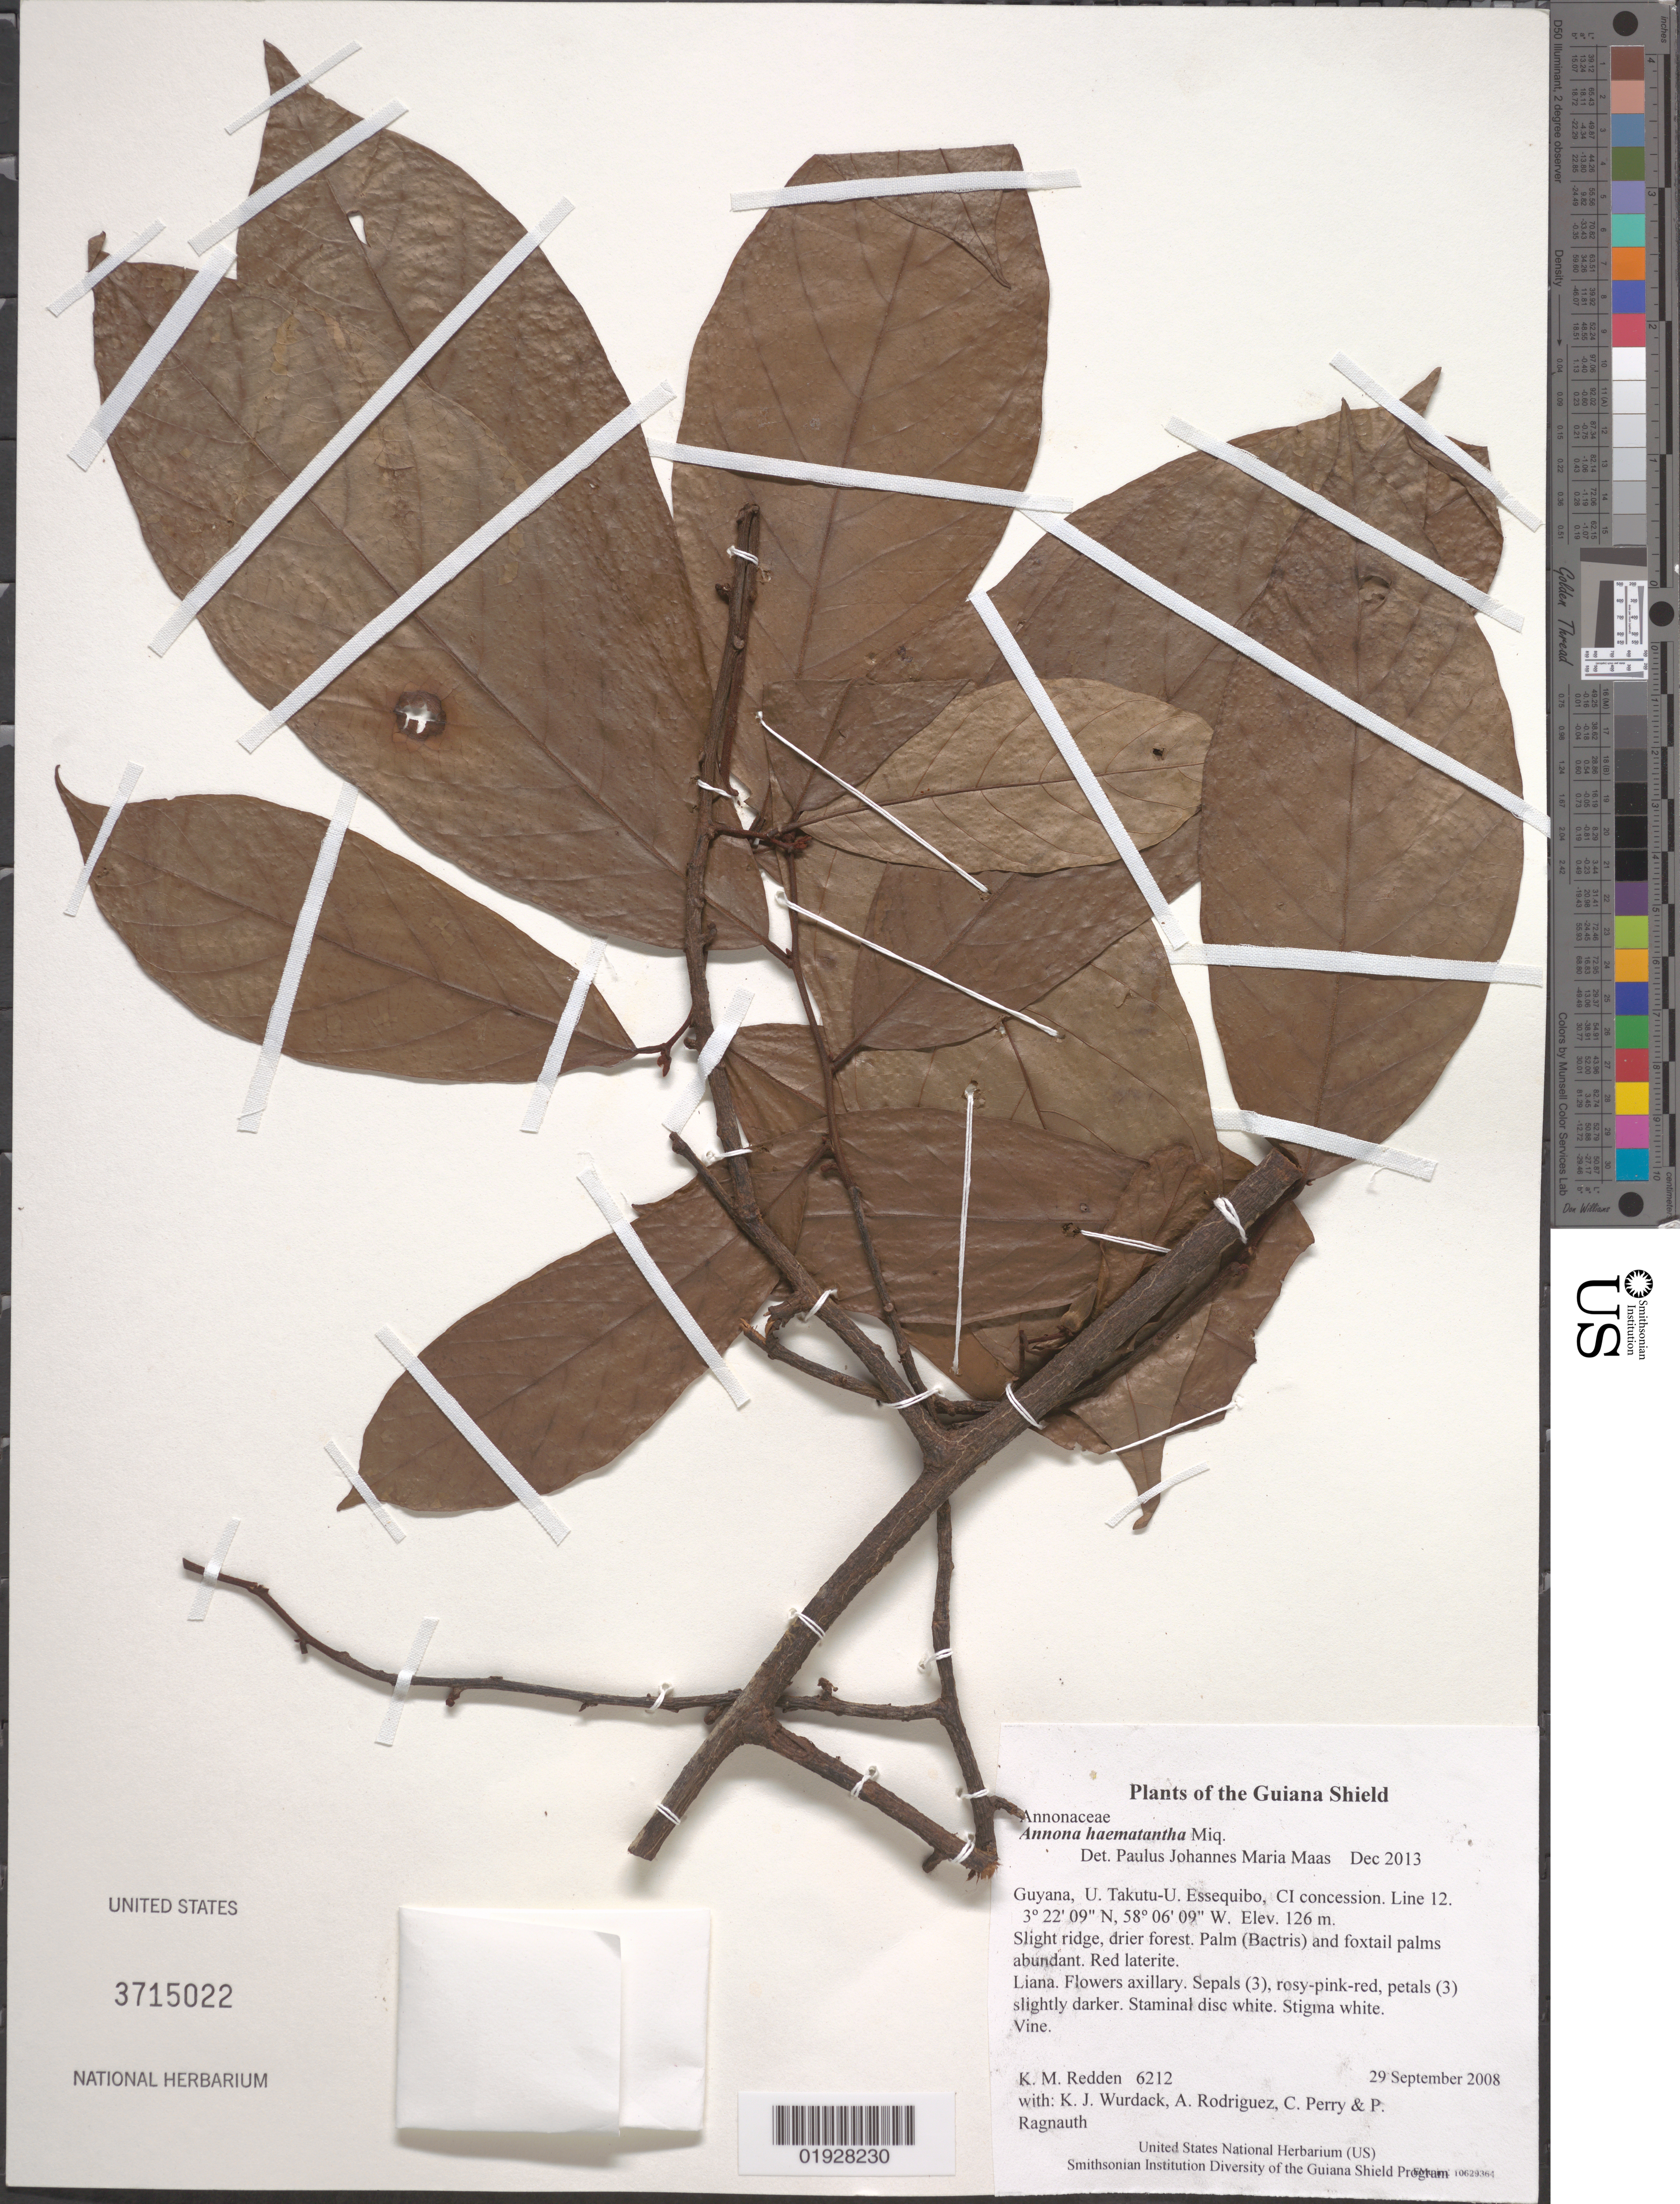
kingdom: Plantae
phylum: Tracheophyta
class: Magnoliopsida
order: Magnoliales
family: Annonaceae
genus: Annona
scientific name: Annona haematantha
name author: Miq.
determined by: Maas, Paul J. M.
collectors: K. M. Redden, K. Wurdack, A. Rodriguez, C. Perry & P. Ragnauth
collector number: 6212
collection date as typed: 29 September 2008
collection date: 2008-09-29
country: Guyana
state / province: U. Takutu-U. Essequibo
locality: CI concession. Line 12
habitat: Slight ridge, drier forest. Palm (Bactris) and foxtail palms abundant. Red laterite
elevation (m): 126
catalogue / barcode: US 3715022